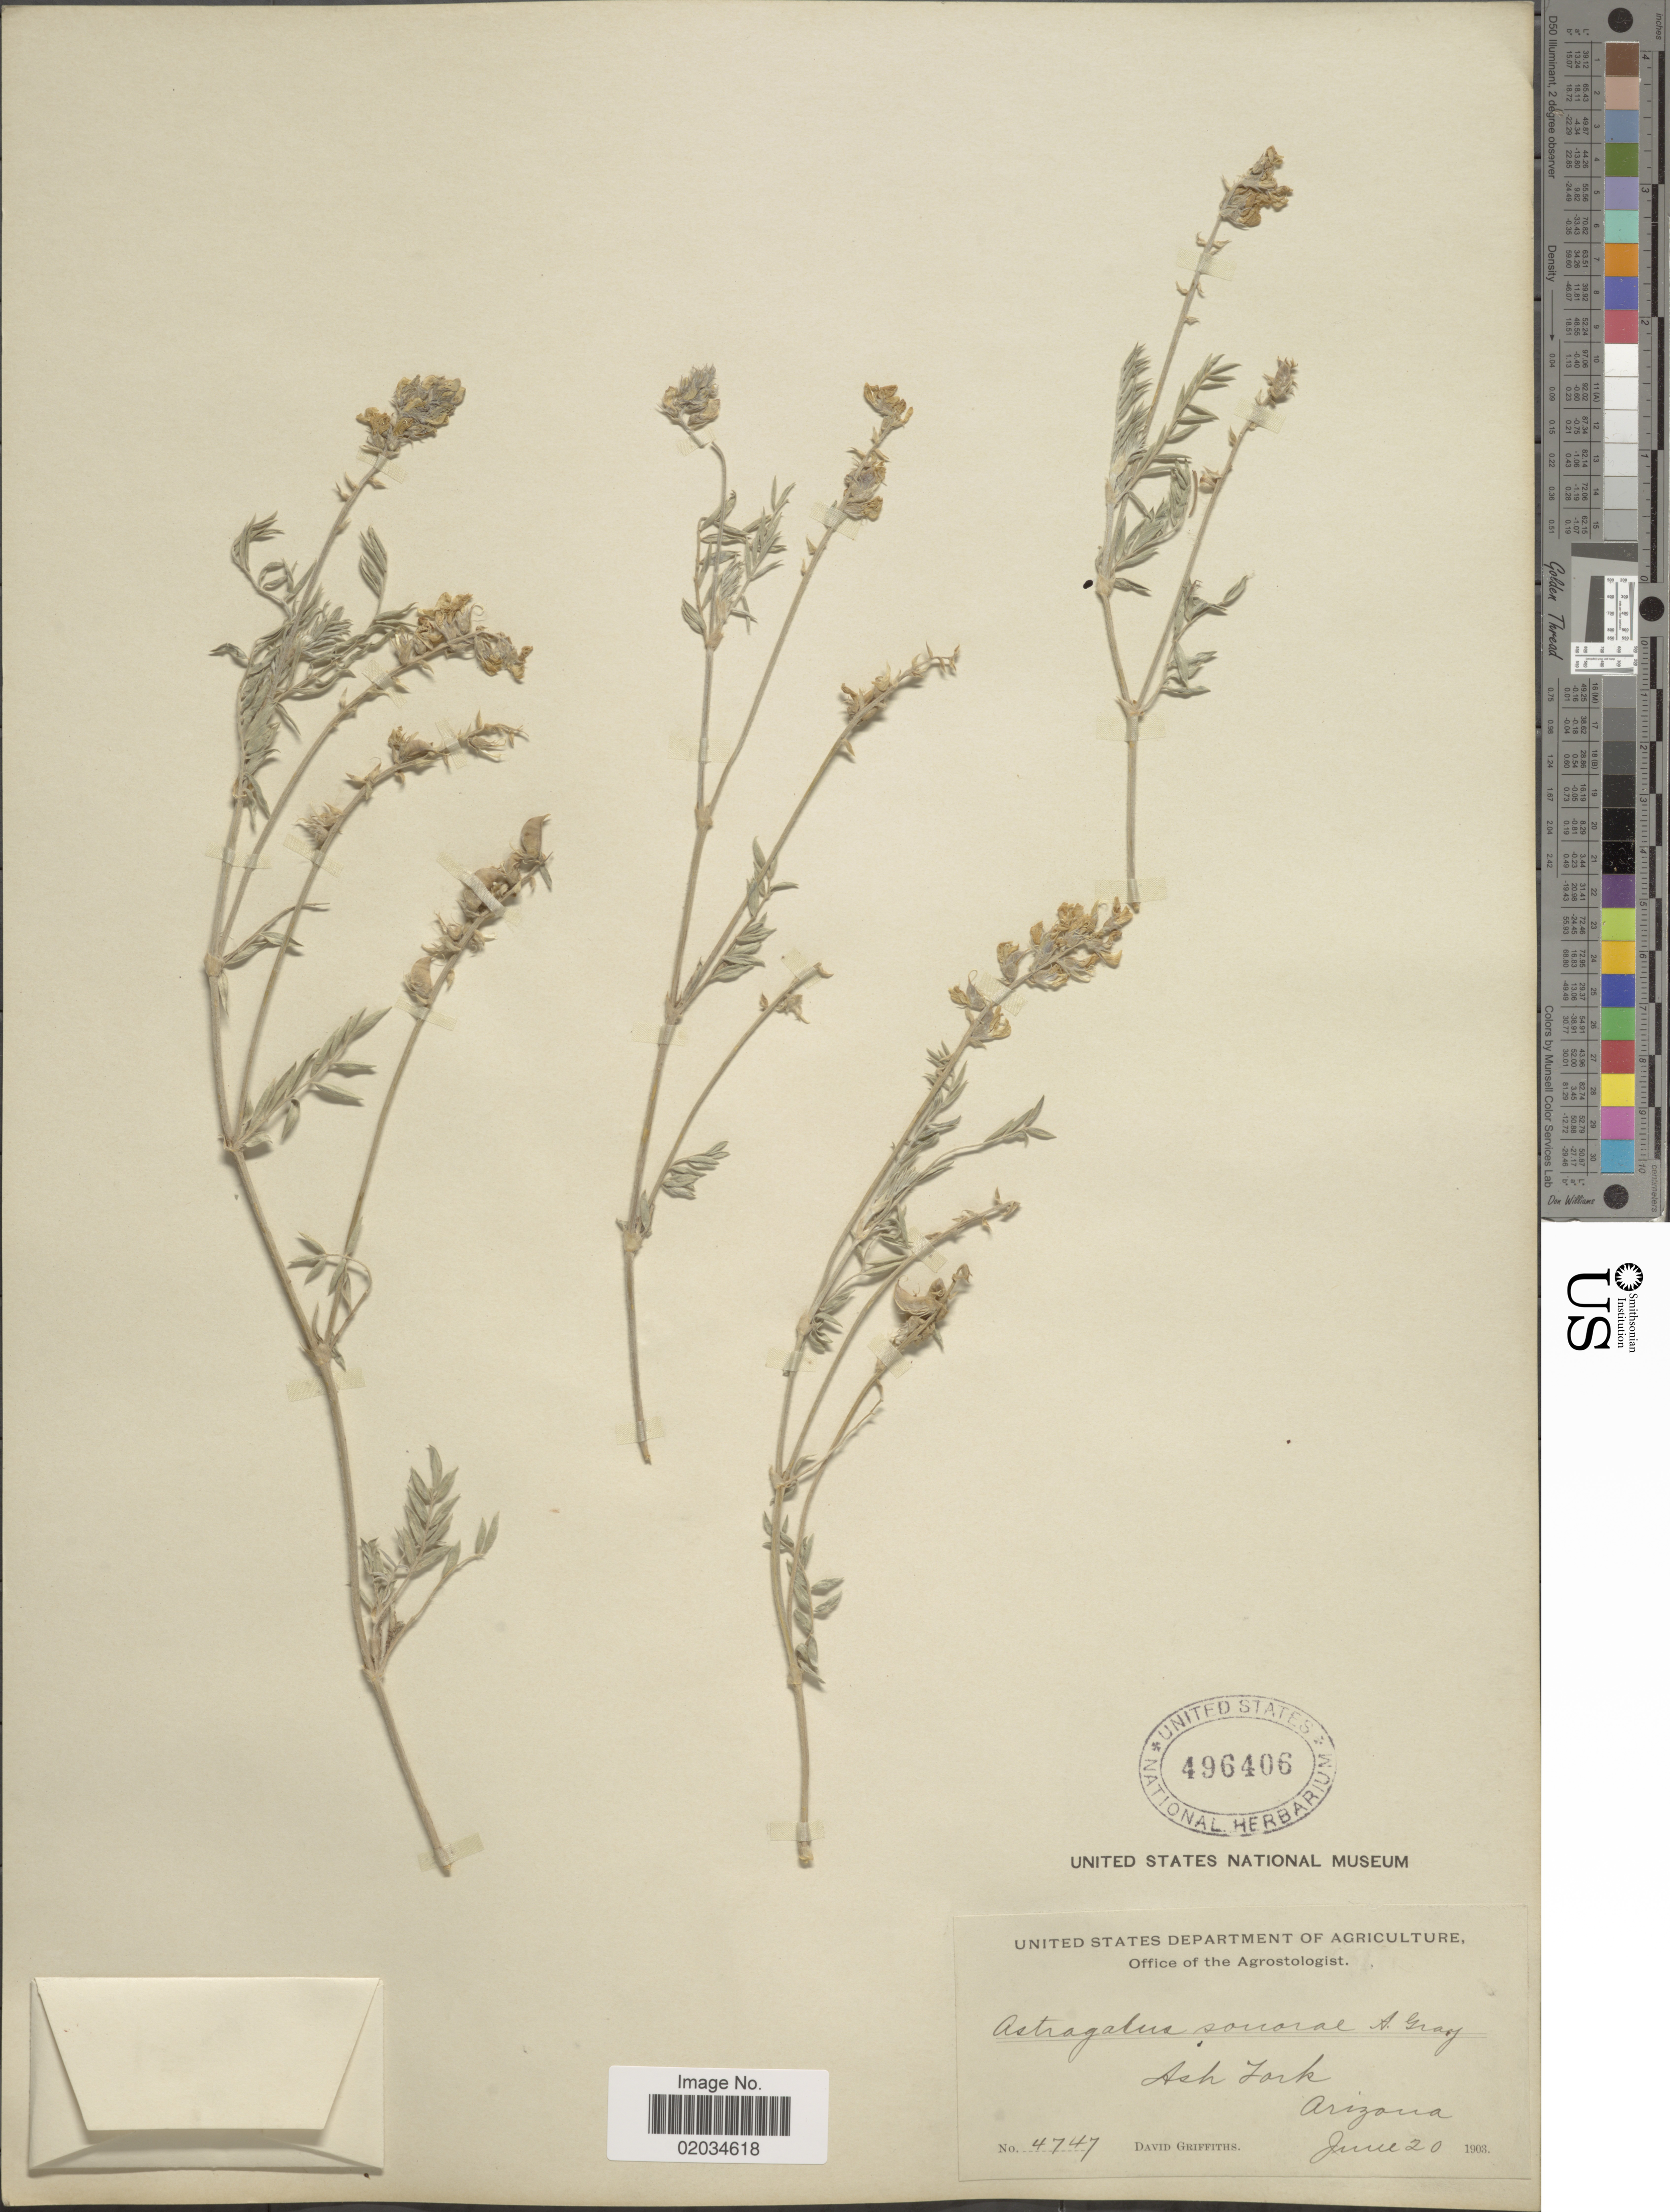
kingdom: Plantae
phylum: Tracheophyta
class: Magnoliopsida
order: Fabales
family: Fabaceae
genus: Astragalus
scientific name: Astragalus sonorae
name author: A. Gray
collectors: D. Griffiths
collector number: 4747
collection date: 1903-06-20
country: United States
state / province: Arizona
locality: Ash Fork.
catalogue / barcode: US 496406